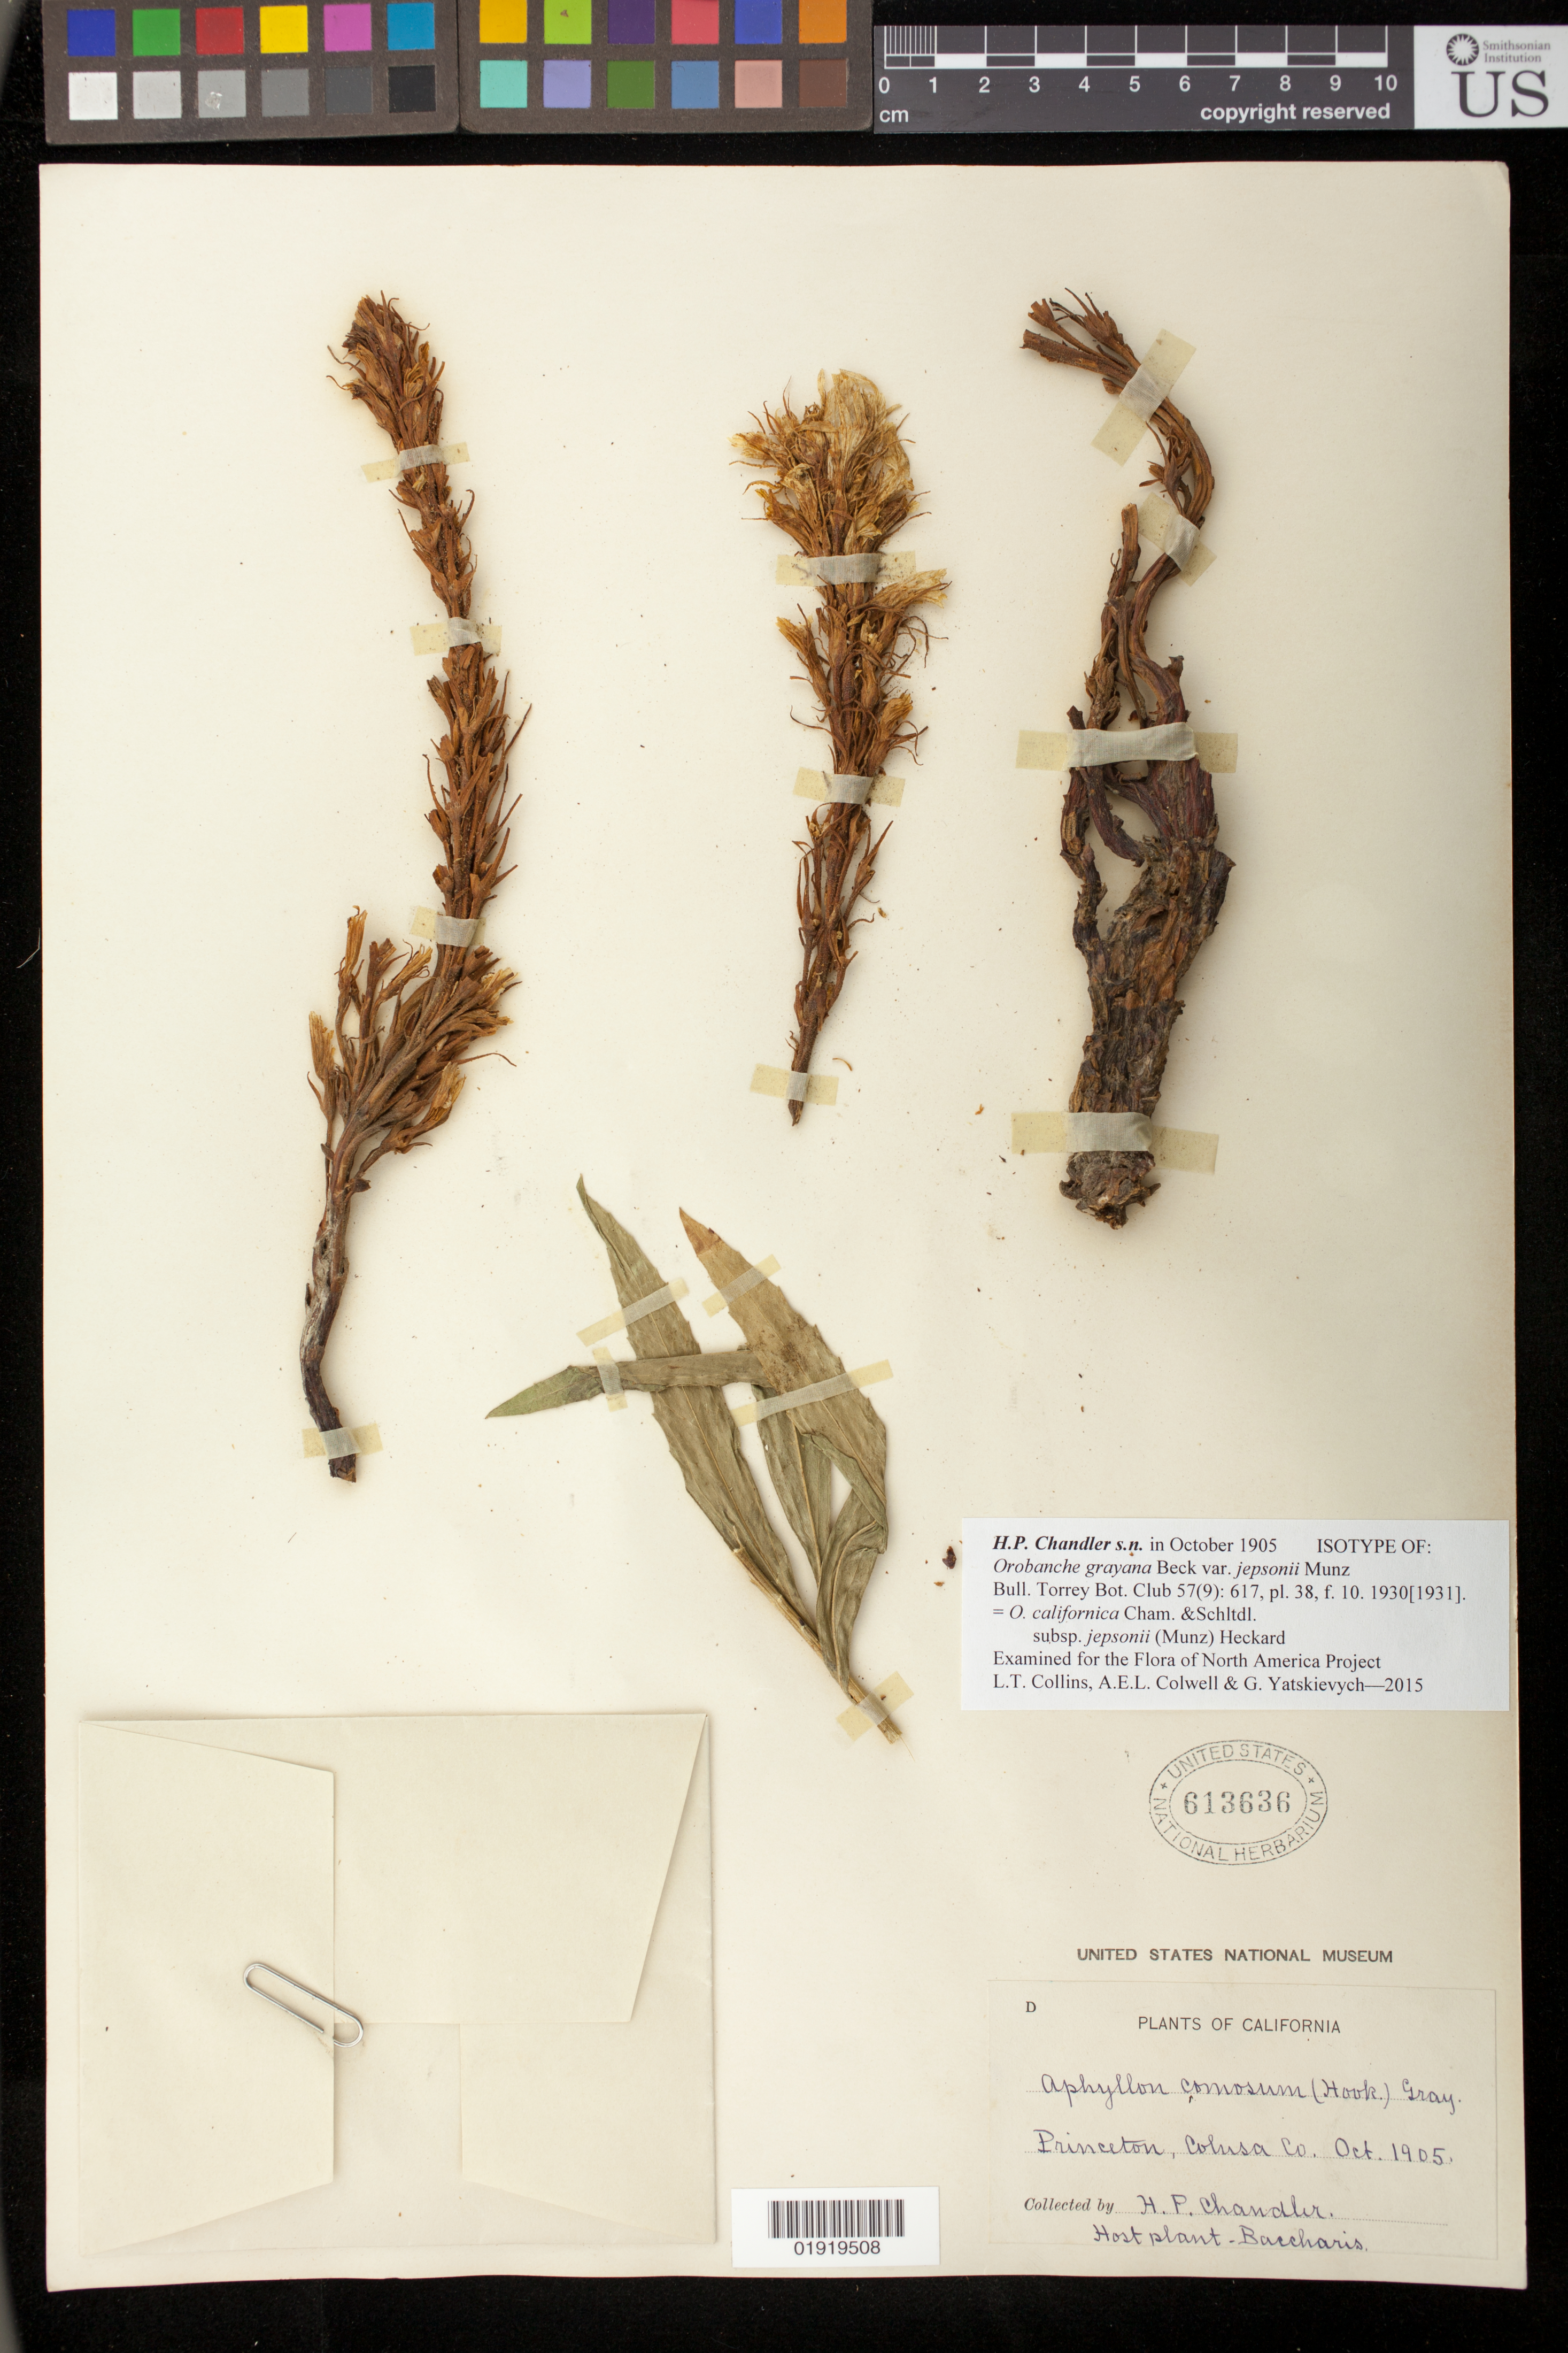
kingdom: Plantae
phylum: Tracheophyta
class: Magnoliopsida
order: Lamiales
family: Orobanchaceae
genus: Orobanche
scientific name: Orobanche grayana var. jepsonii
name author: Munz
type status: Isotype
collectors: H. Chandler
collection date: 1905-10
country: United States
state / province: California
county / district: Colusa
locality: Princeton, Colusa Co.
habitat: Host plant Baccharis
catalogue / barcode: US 613636